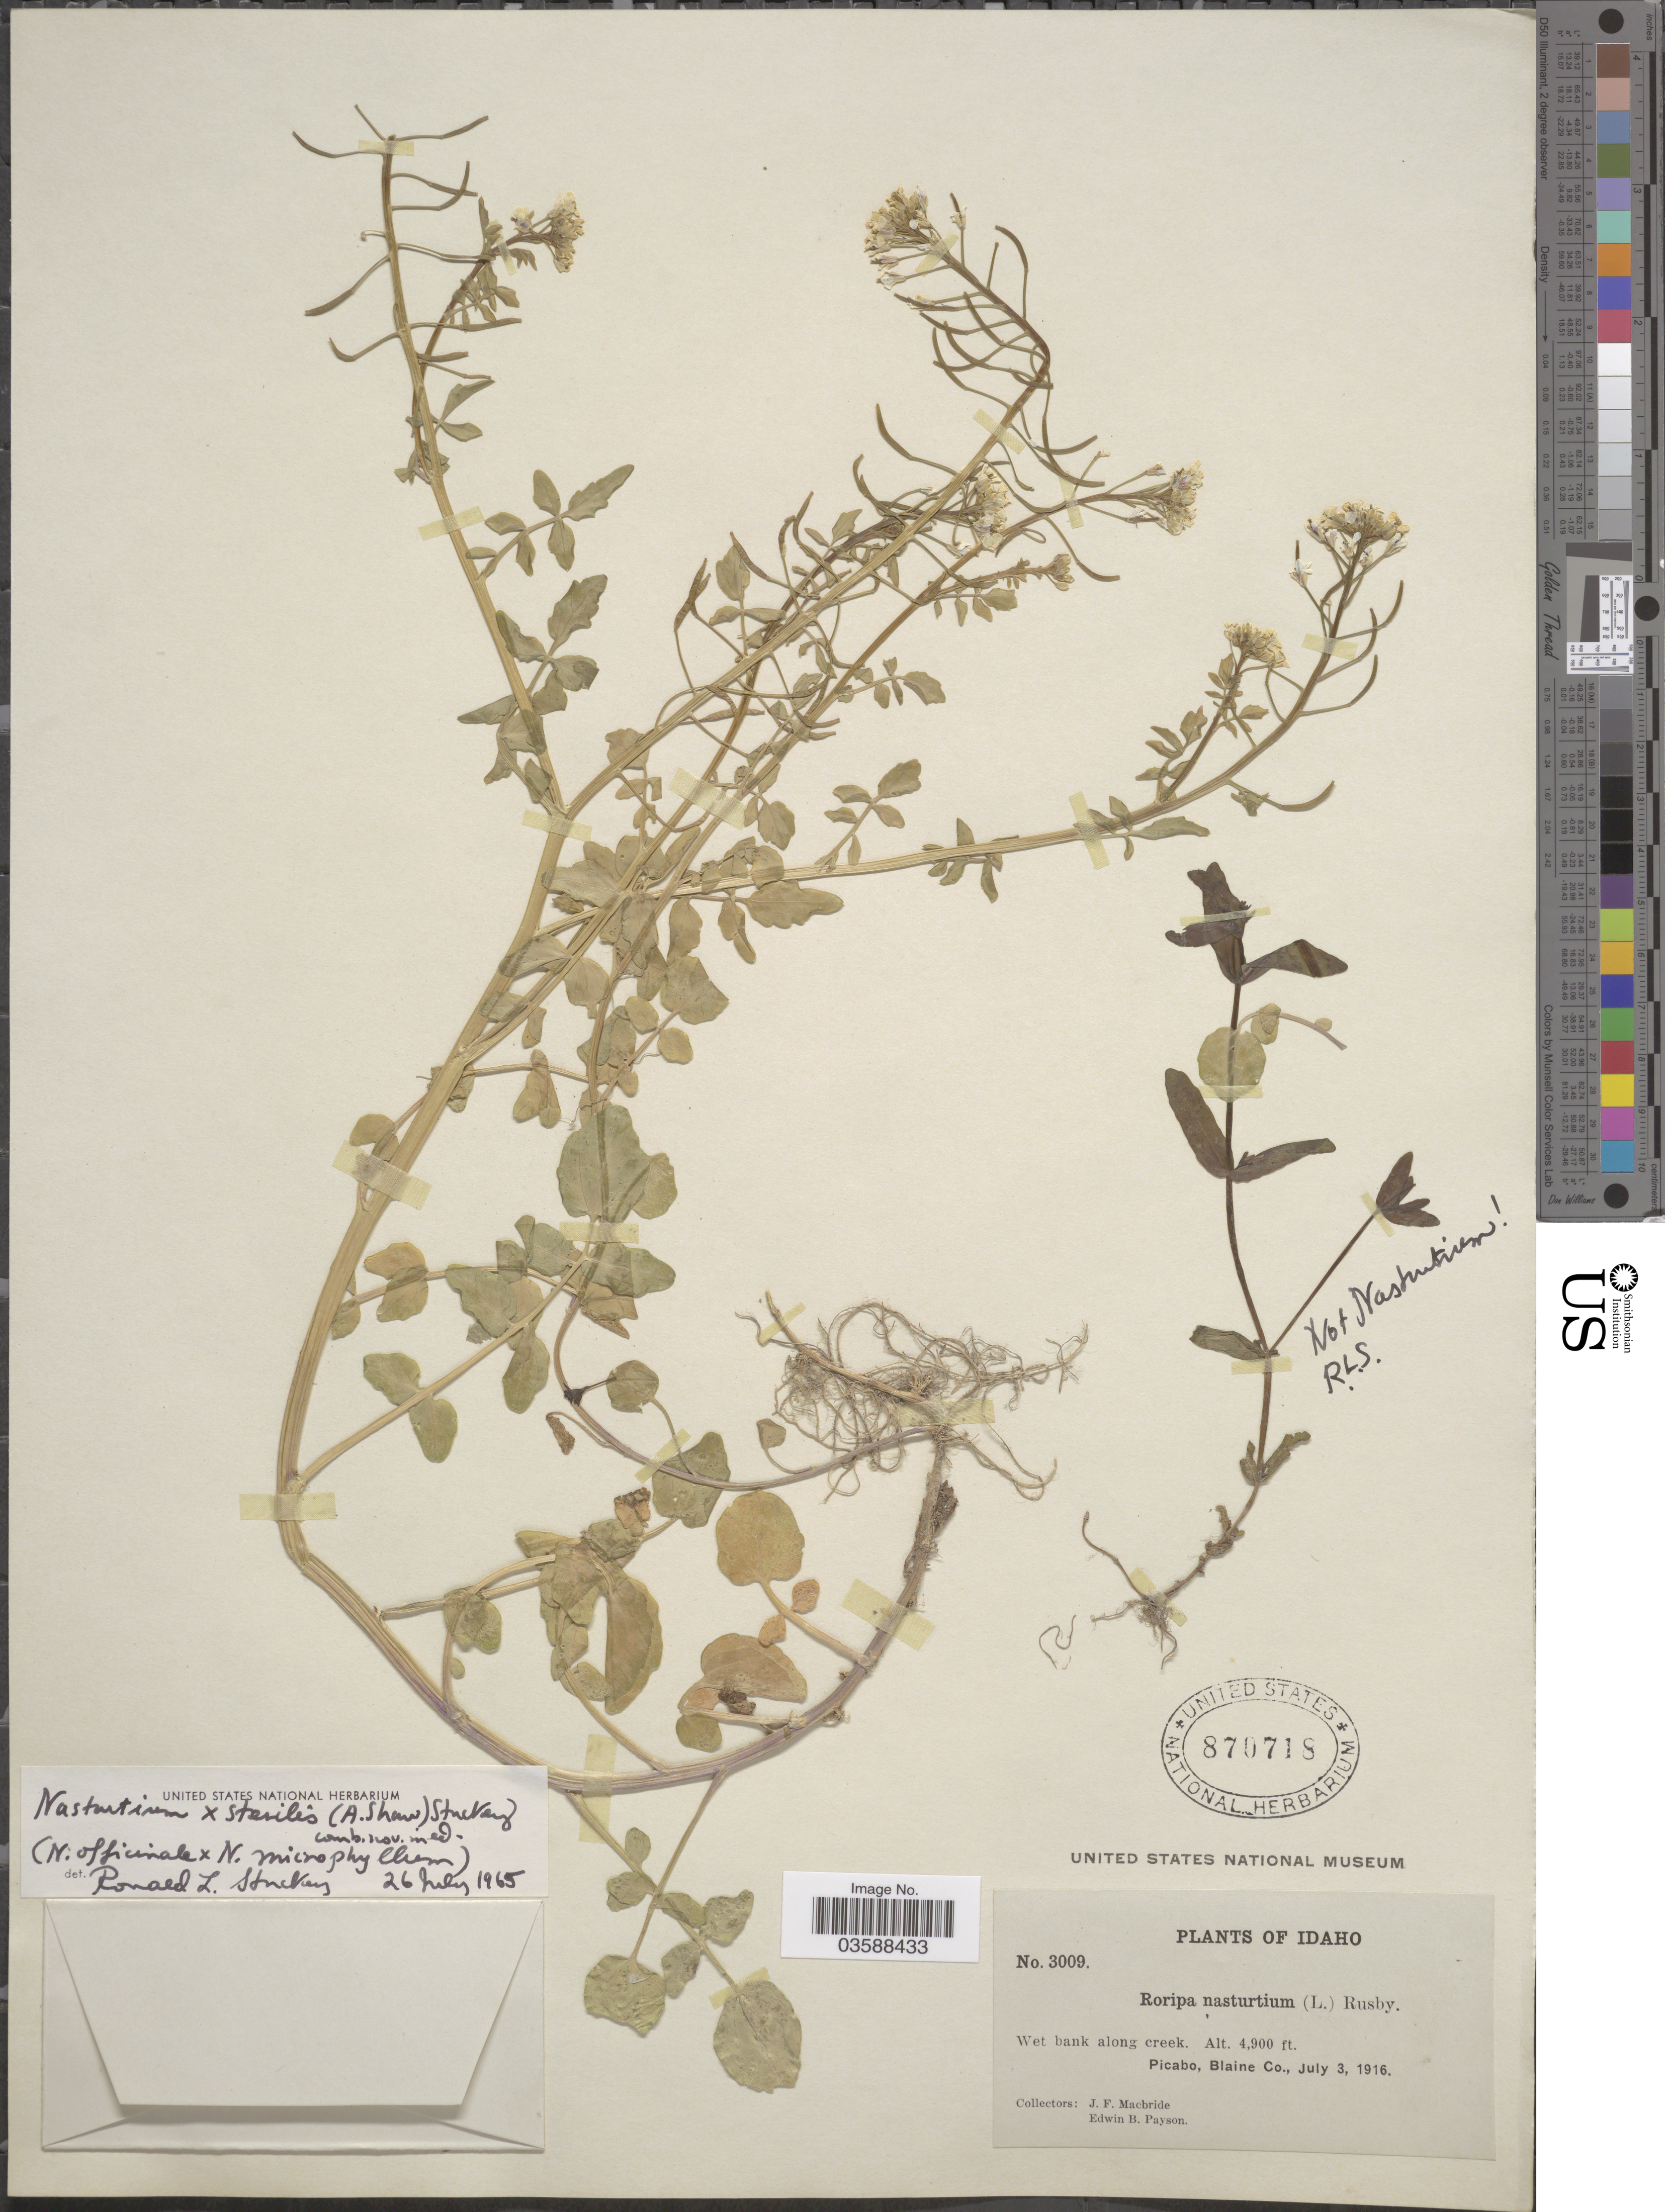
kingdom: Plantae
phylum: Tracheophyta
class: Magnoliopsida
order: Brassicales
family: Brassicaceae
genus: Nasturtium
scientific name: Nasturtium x sterile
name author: (Airy Shaw) Oefelein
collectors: J. F. Macbride & E. B. Payson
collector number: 3009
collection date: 1916-07-03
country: United States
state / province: Idaho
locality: Wet bank along creek, Picabo, Blaine Co.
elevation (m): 1494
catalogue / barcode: US 870718